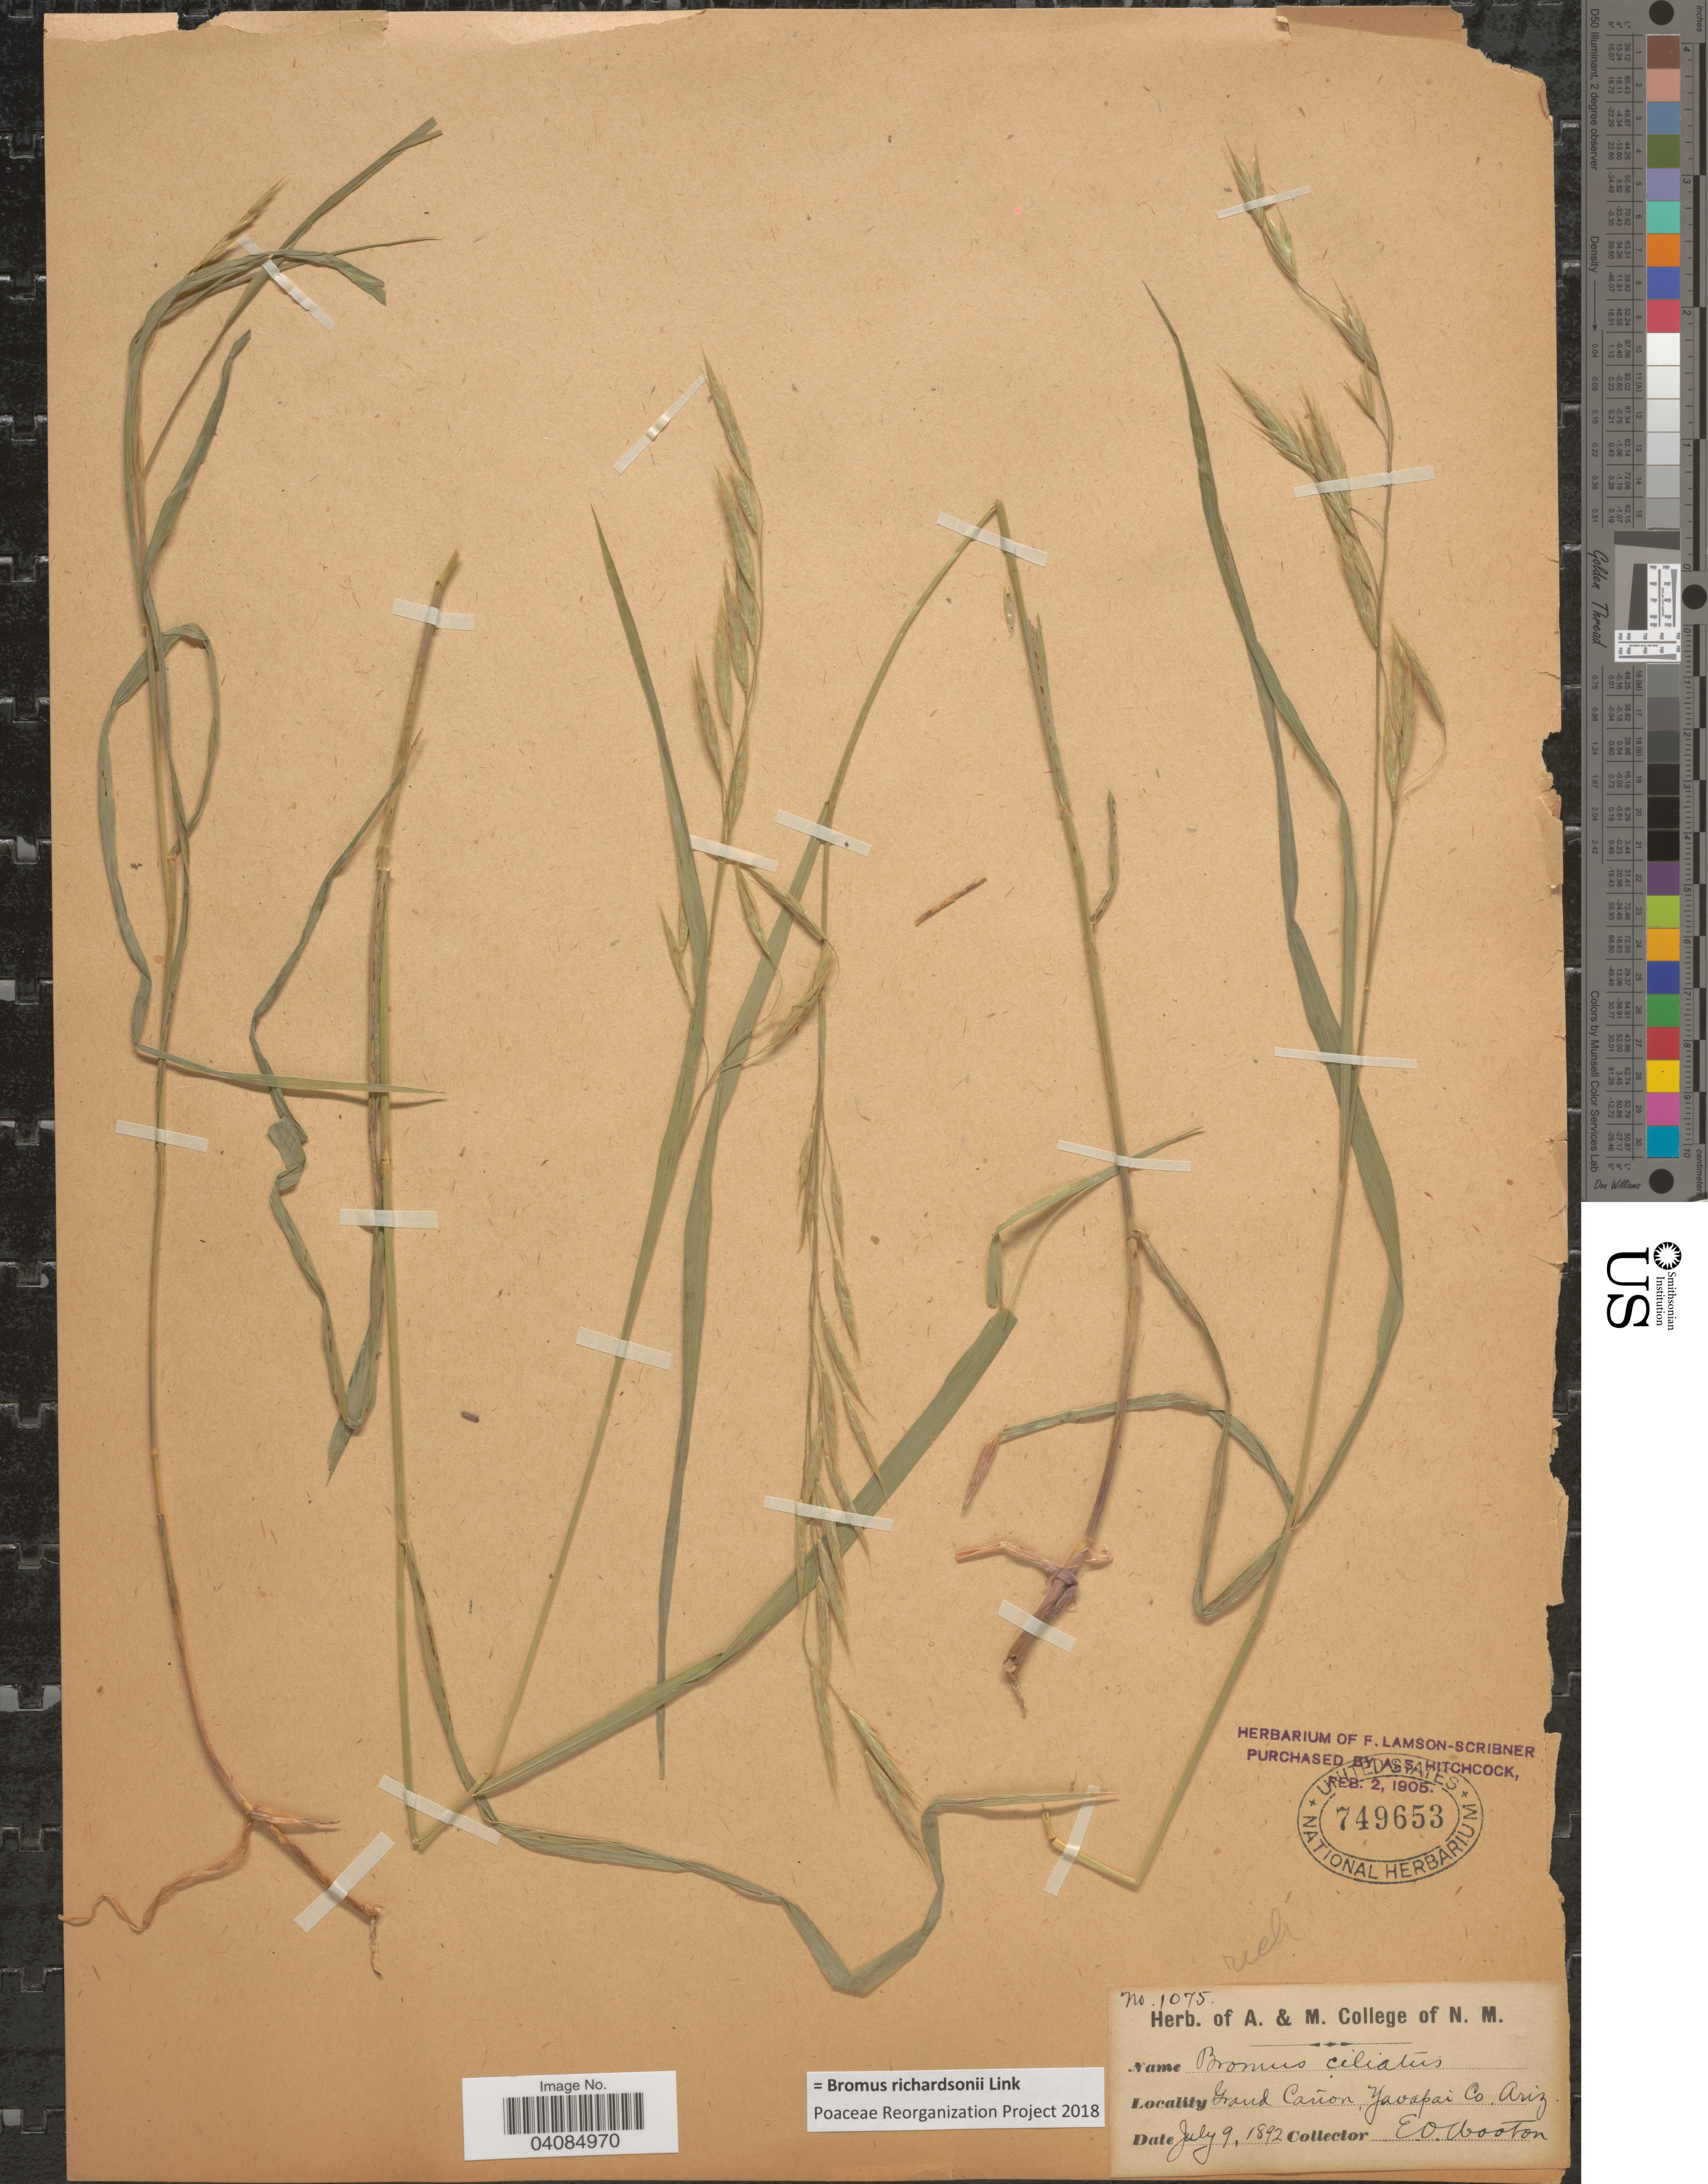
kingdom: Plantae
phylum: Tracheophyta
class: Liliopsida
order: Poales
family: Poaceae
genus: Bromus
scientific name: Bromus racemosus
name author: L.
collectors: E. O. Wooton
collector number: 1075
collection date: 1892-07-09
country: United States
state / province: Arizona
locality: Grand Cañon, Yavapai Co.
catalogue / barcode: US 749653